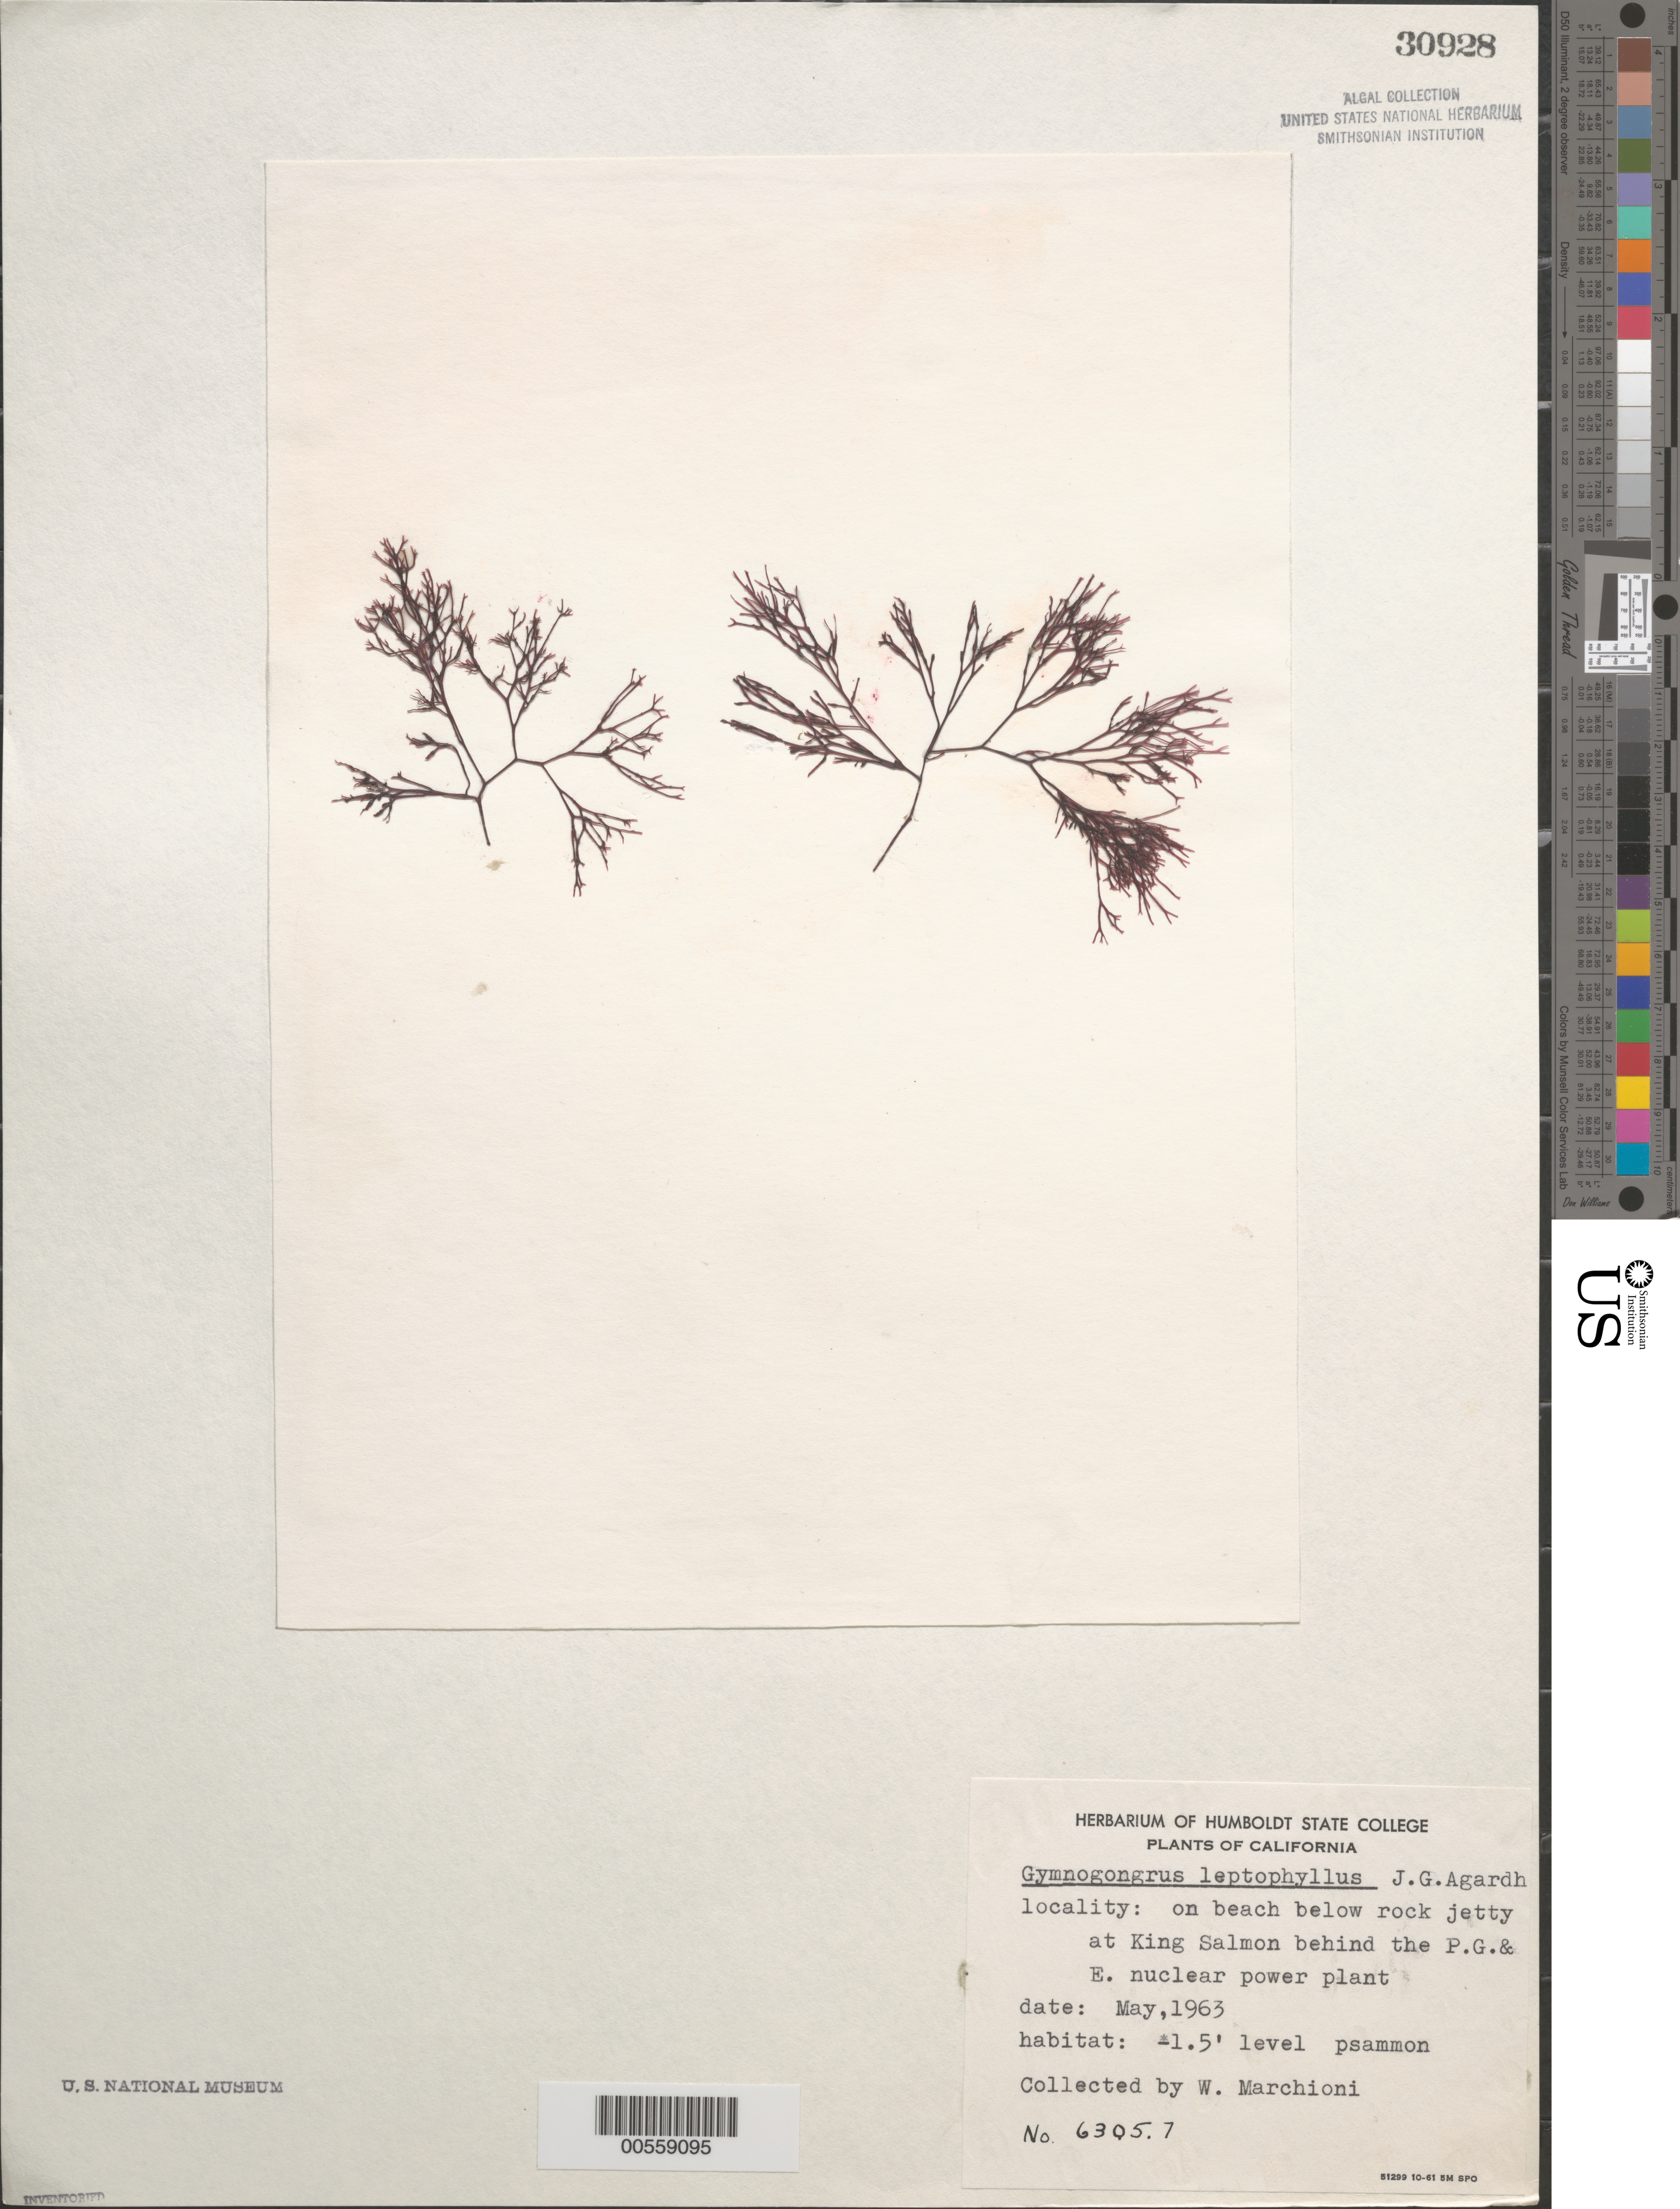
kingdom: Plantae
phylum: Rhodophyta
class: Florideophyceae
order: Gigartinales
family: Phyllophoraceae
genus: Besa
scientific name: Besa leptophylla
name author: (J. Agardh) M.S.Calderon & K.A. Miller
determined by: Algae name updating Project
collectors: W. Marchioni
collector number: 6305.7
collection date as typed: May 1963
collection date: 1963-05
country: United States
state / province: California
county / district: Humboldt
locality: King Salmon, behind PG & E power plant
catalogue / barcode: US 30928